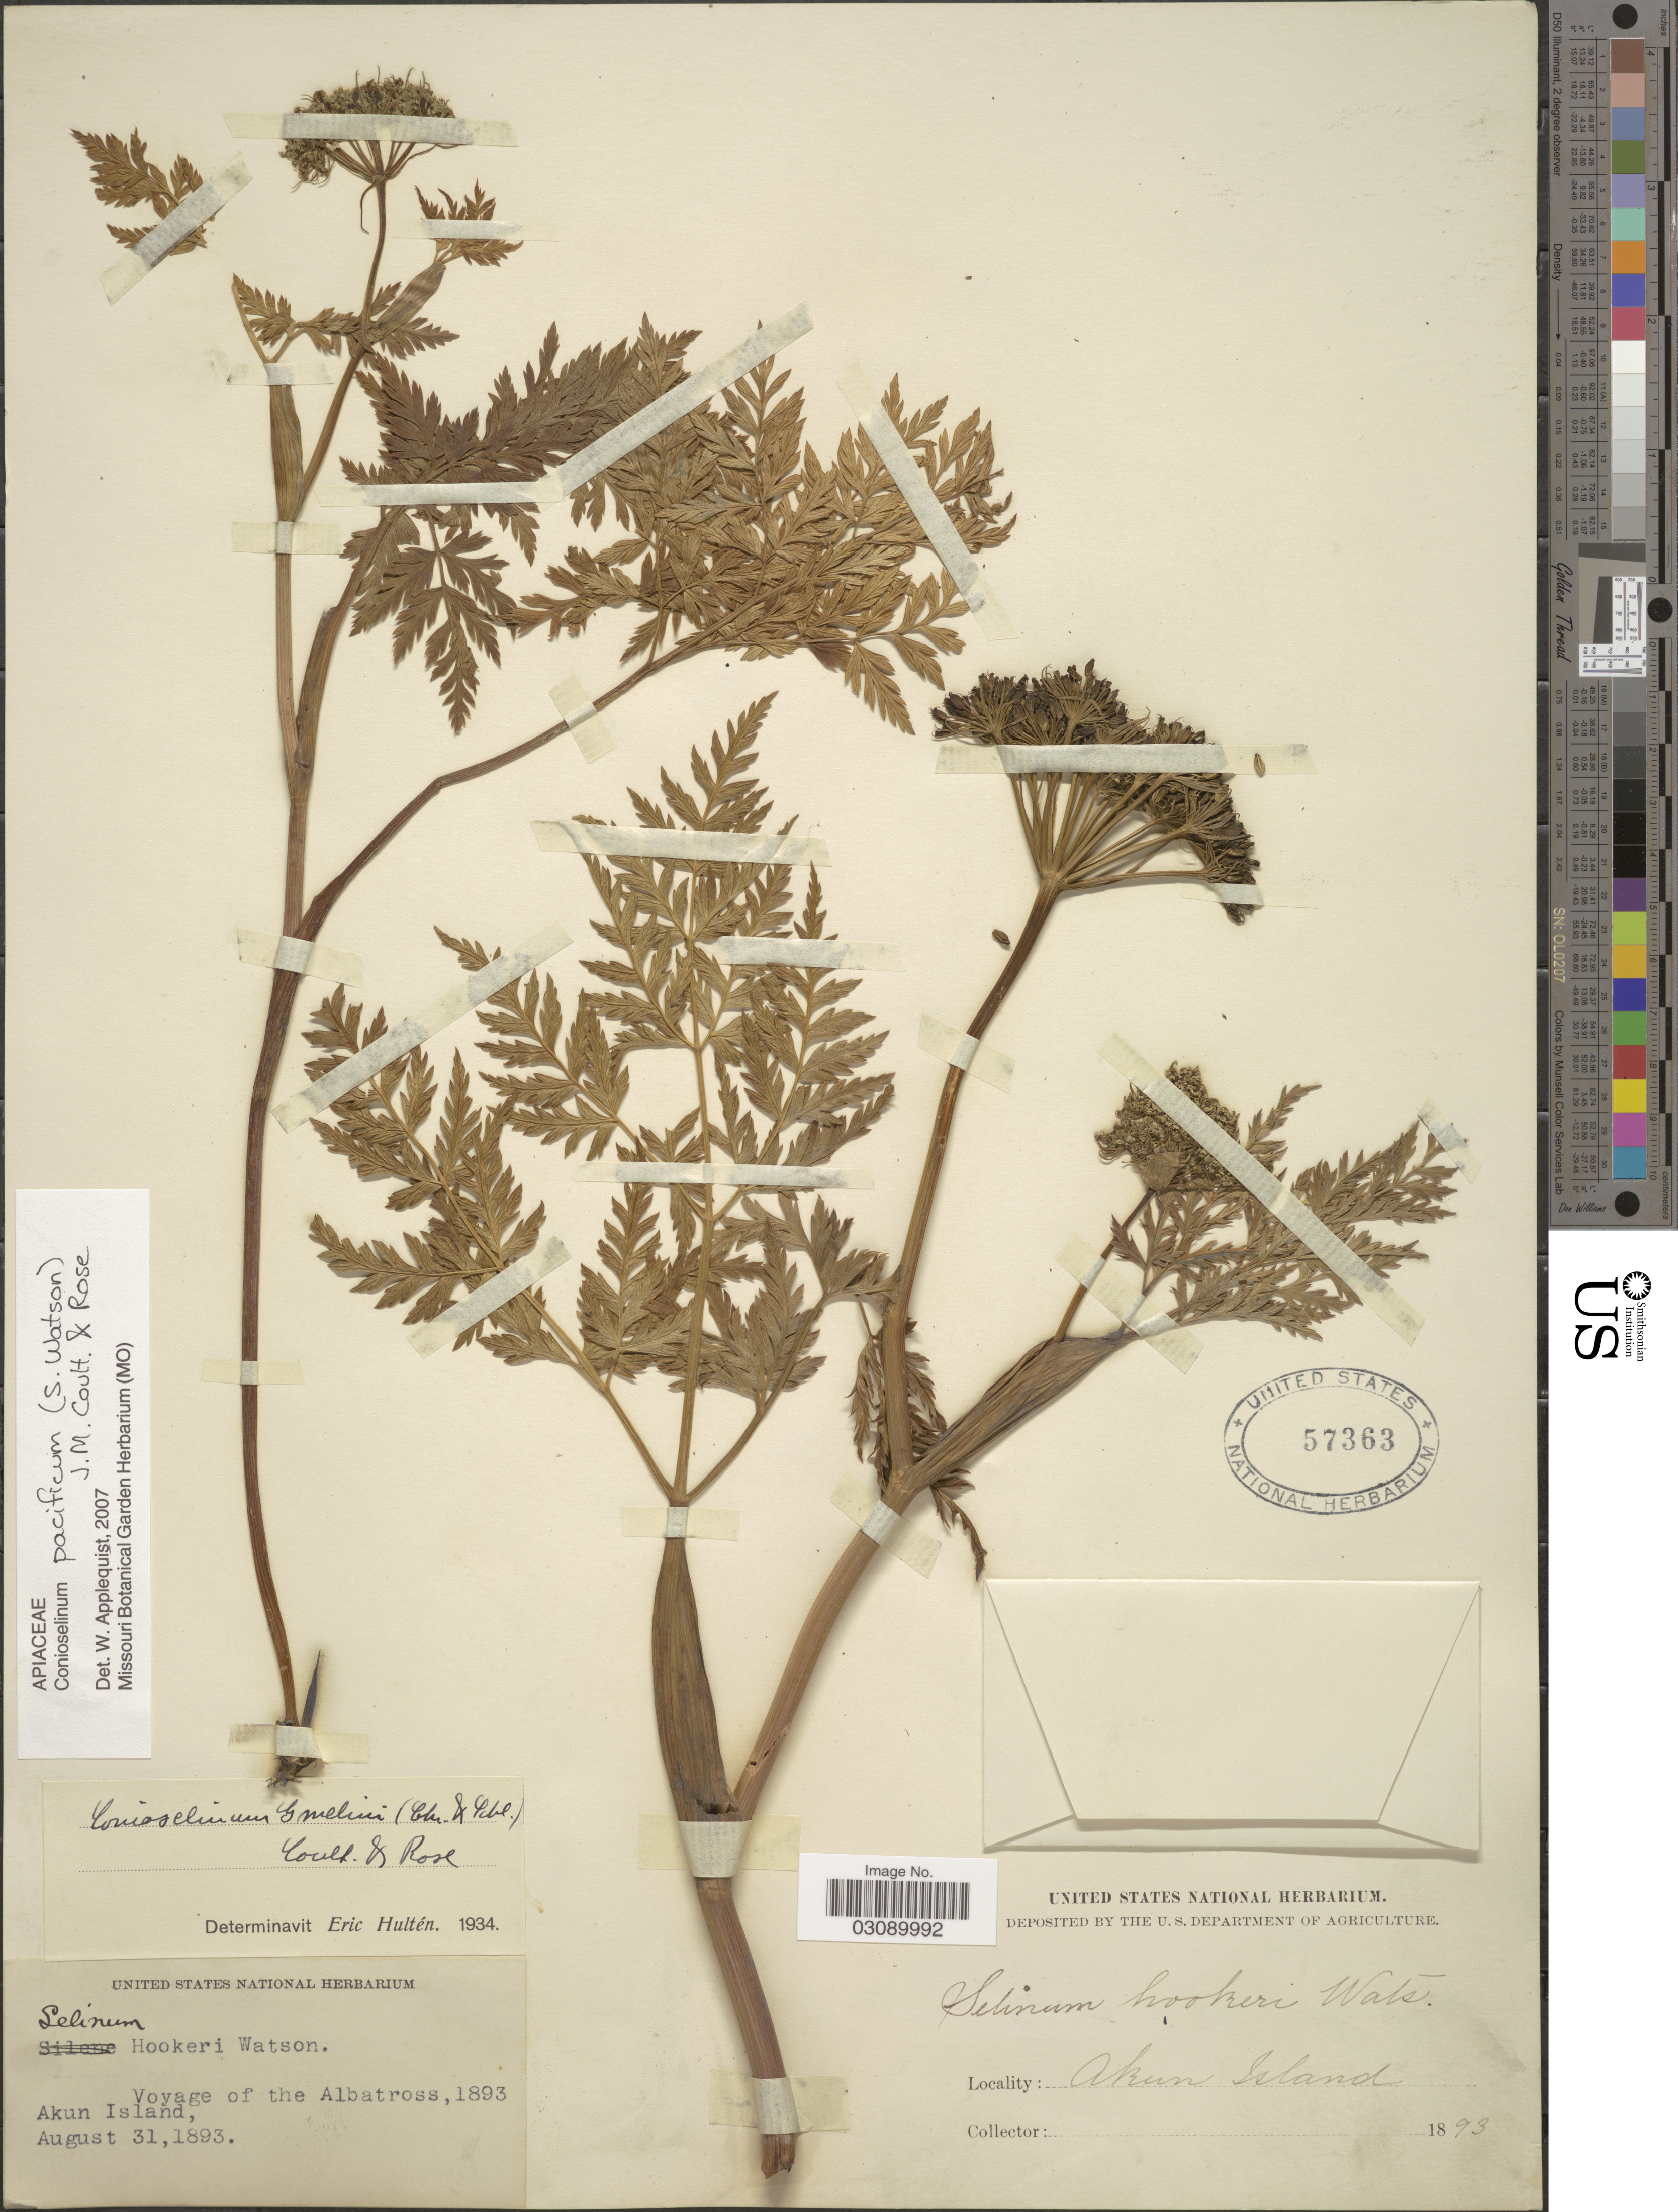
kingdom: Plantae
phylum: Tracheophyta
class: Magnoliopsida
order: Apiales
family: Apiaceae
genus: Conioselinum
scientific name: Conioselinum pacificum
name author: (S. Watson) J.M. Coult. & Rose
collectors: "The Albatross"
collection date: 1893-08-31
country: United States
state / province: Alaska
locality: Akun Island.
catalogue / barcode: US 57363